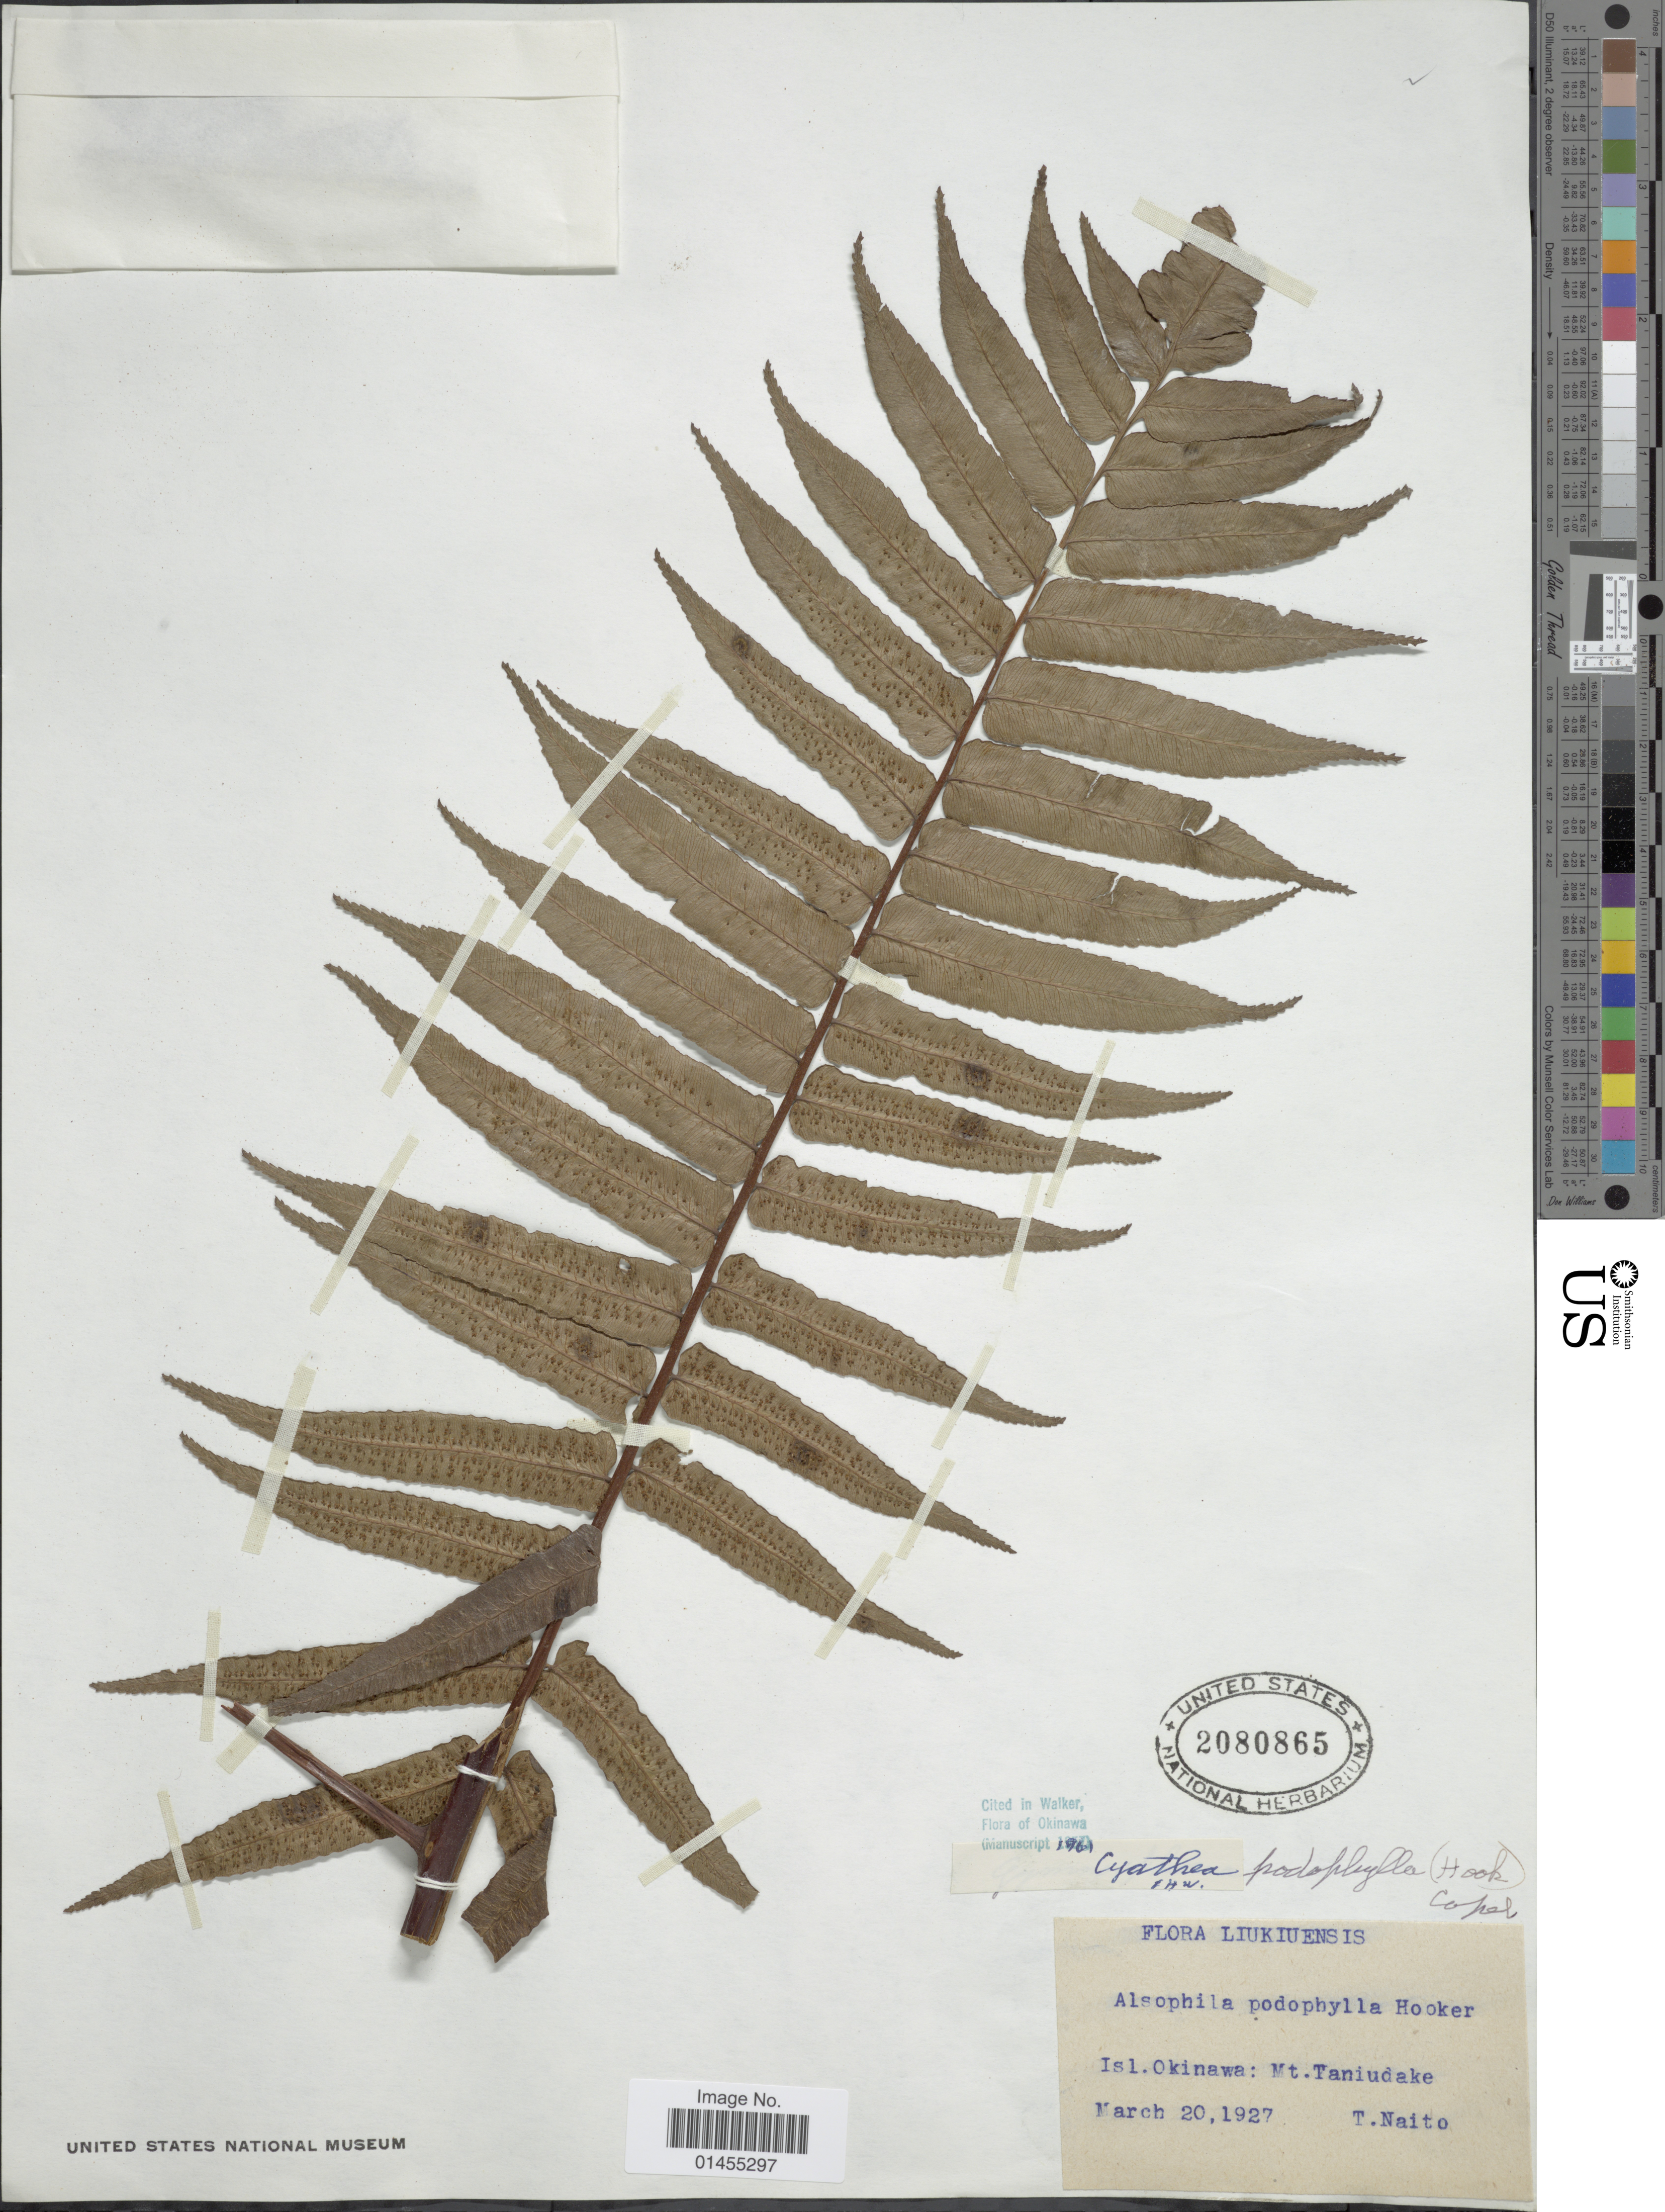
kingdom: Plantae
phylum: Tracheophyta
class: Polypodiopsida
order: Cyatheales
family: Cyatheaceae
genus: Alsophila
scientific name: Alsophila podophylla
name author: Hook.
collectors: T. Naito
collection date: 1927-03-20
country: Japan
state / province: Okinawa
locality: Luikiuensis, Isl. Okinawa: Mt. Taniudake.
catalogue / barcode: US 2080865